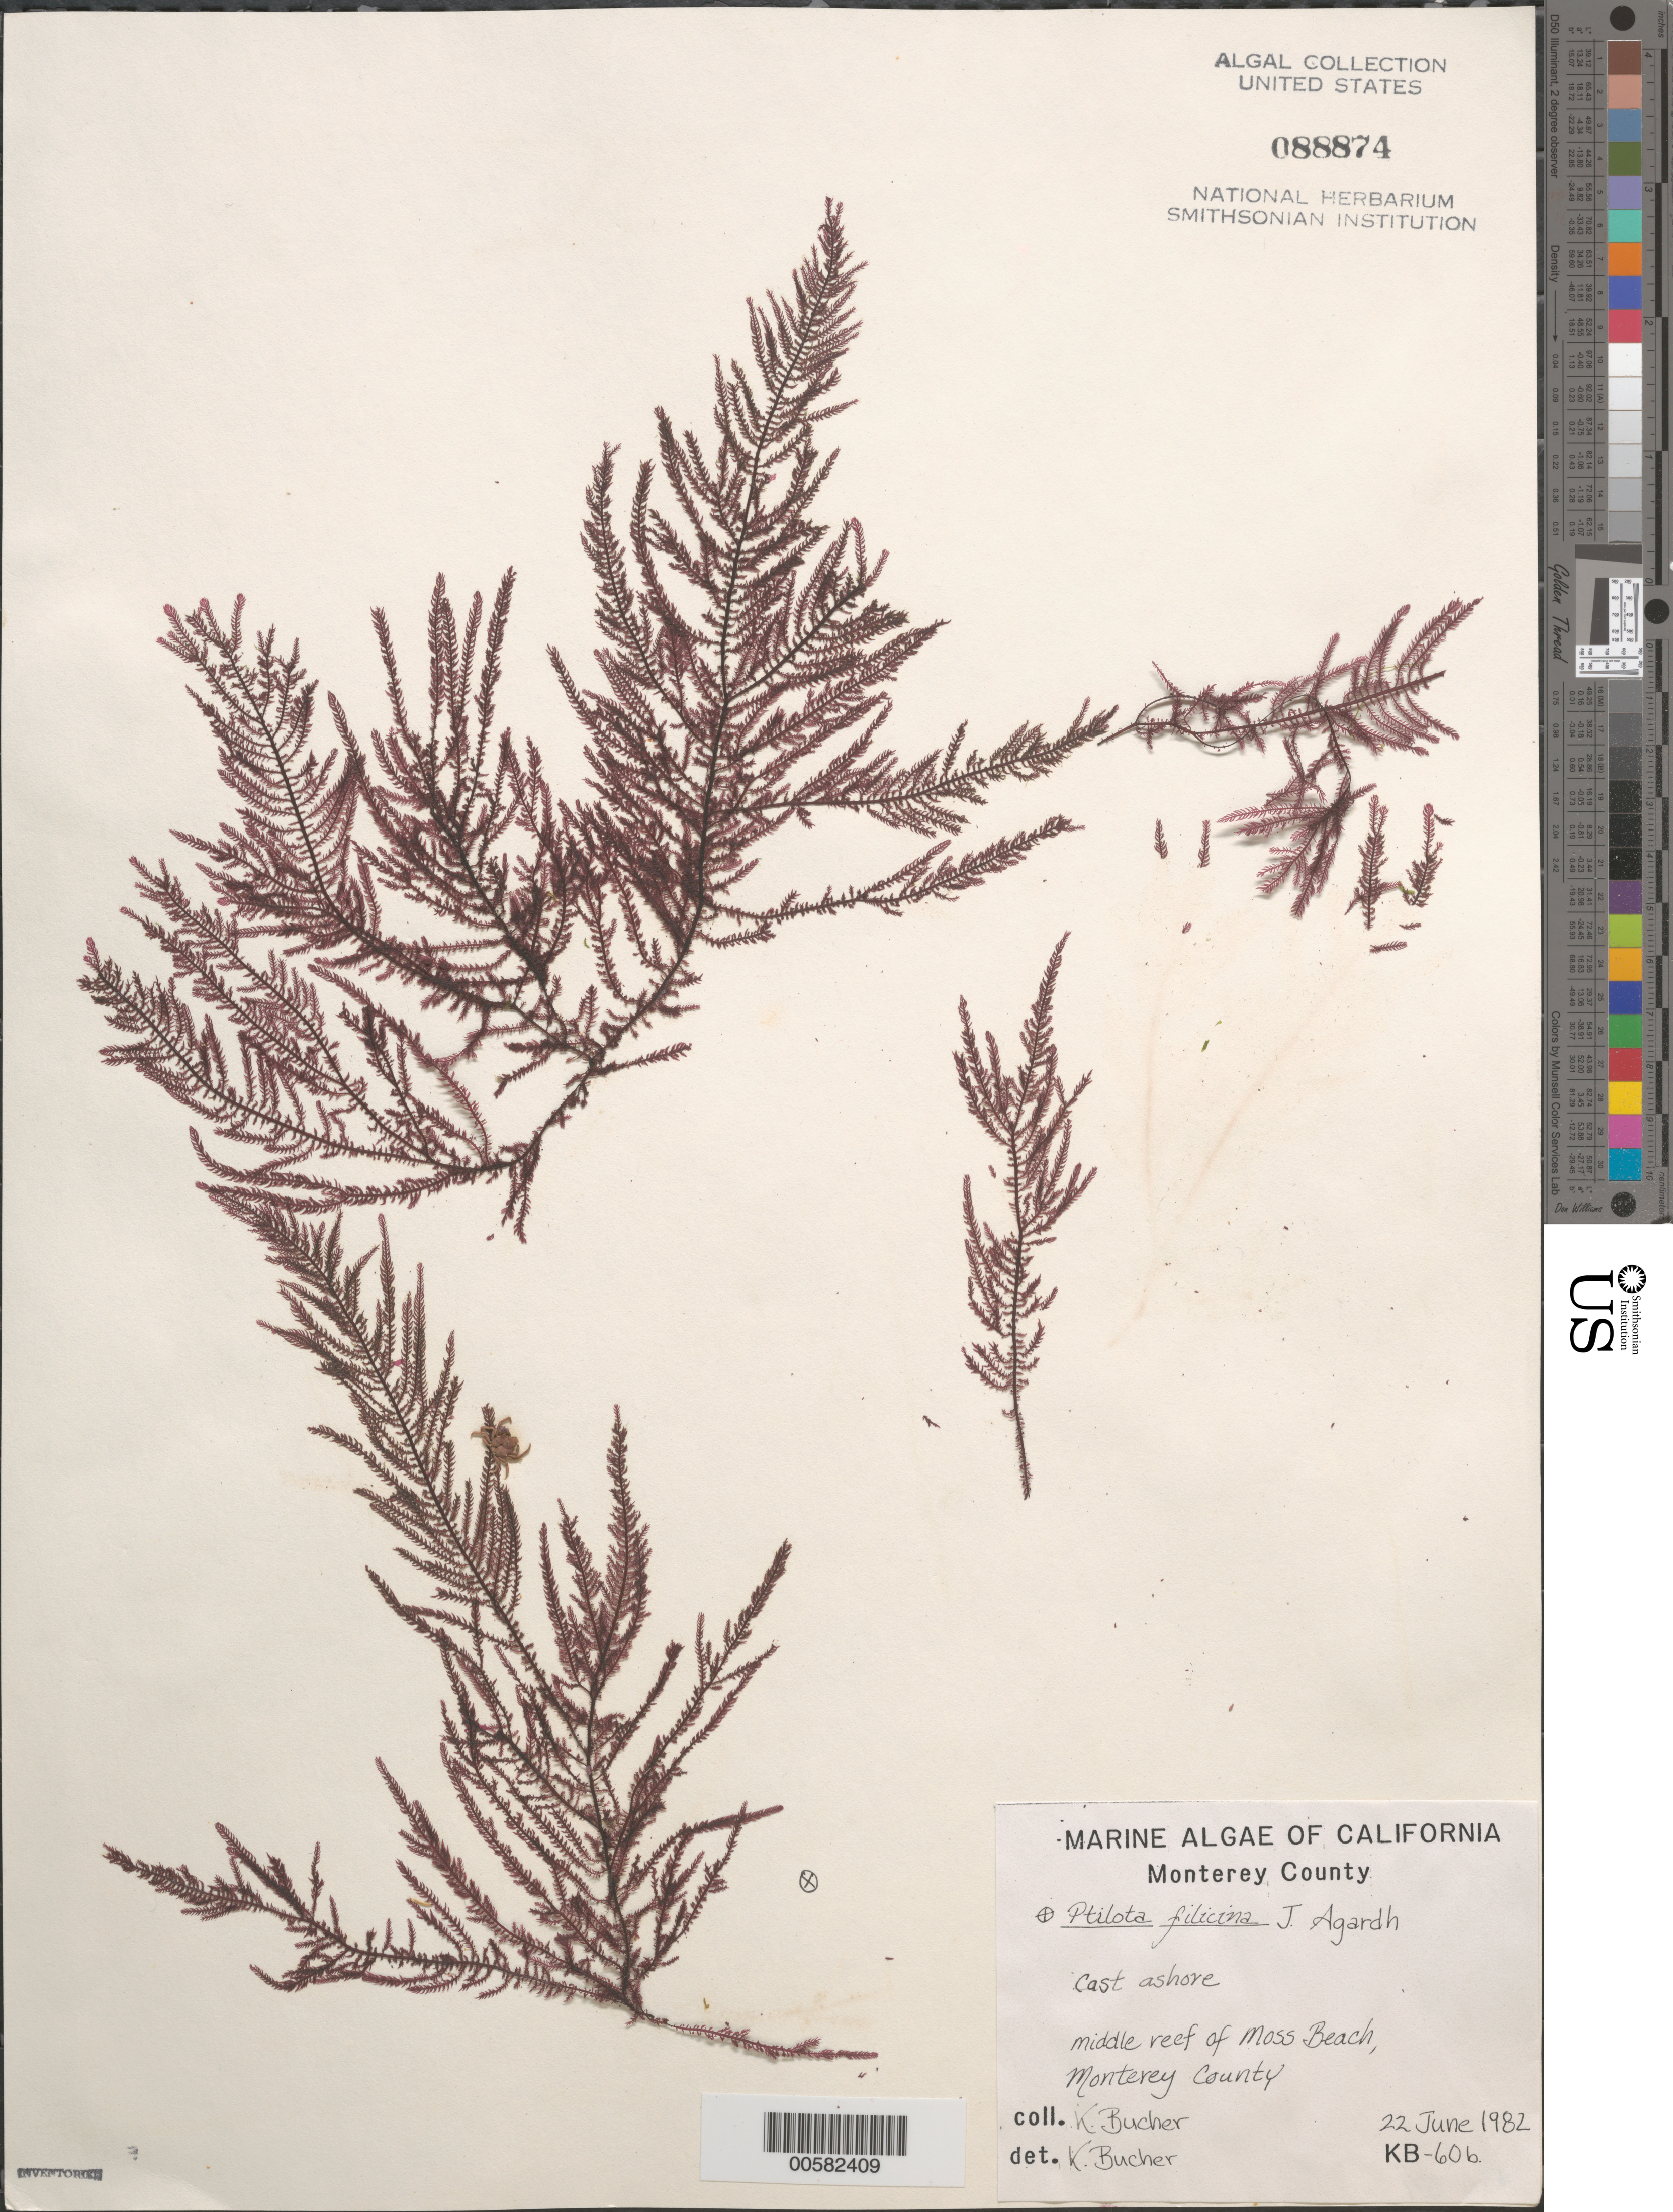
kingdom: Plantae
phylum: Rhodophyta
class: Florideophyceae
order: Ceramiales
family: Wrangeliaceae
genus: Ptilota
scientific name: Ptilota filicina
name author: J. Agardh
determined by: Bucher, Katina E.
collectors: K. E. Bucher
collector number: KB-60b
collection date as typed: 22 Jun 1982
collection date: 1982-06-22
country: United States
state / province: California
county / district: Monterey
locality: Middle Reef of Moss Beach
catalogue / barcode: US 88874